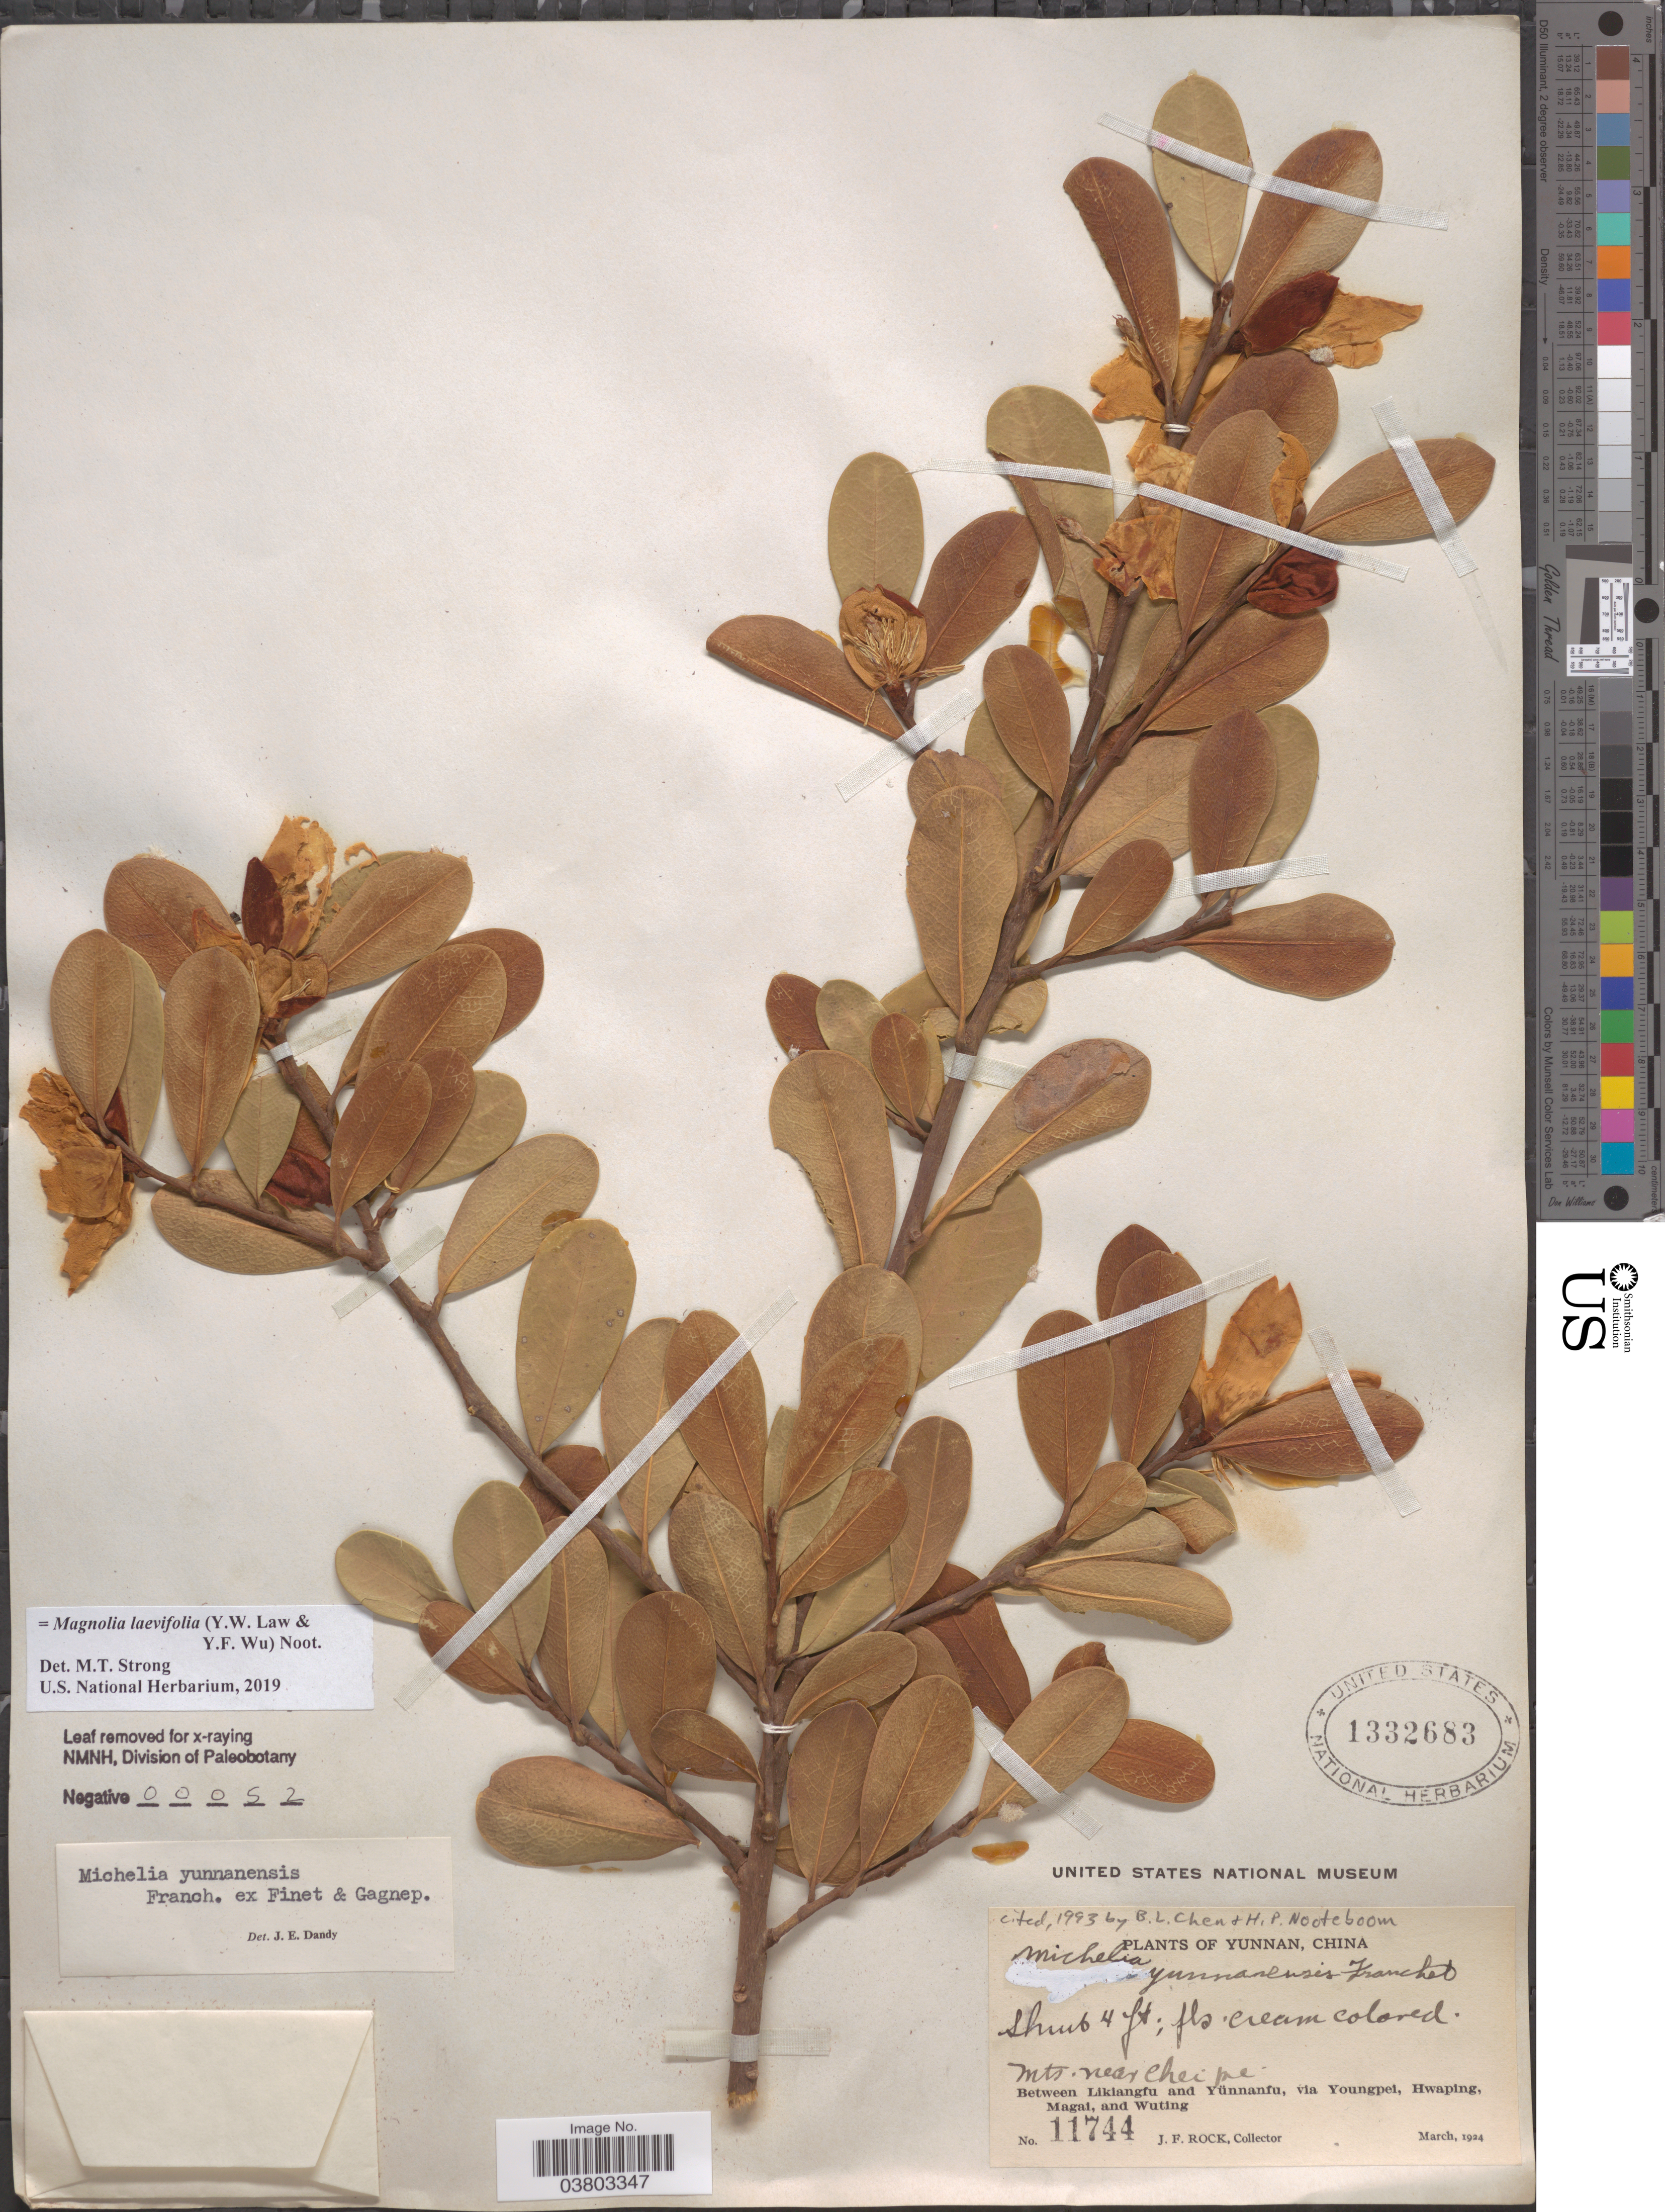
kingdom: Plantae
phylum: Tracheophyta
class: Magnoliopsida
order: Magnoliales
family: Magnoliaceae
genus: Magnolia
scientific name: Magnolia laevifolia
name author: (Y.W. Law & Y.F. Wu) Noot.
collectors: J. Rock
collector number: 11744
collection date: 1924-03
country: China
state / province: Yunnan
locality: Mts. near Cheipe. Between Likiangfu and Yünnanfu, via Youngpel, Hwaping, Magai, and Wuting.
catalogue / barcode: US 1332683